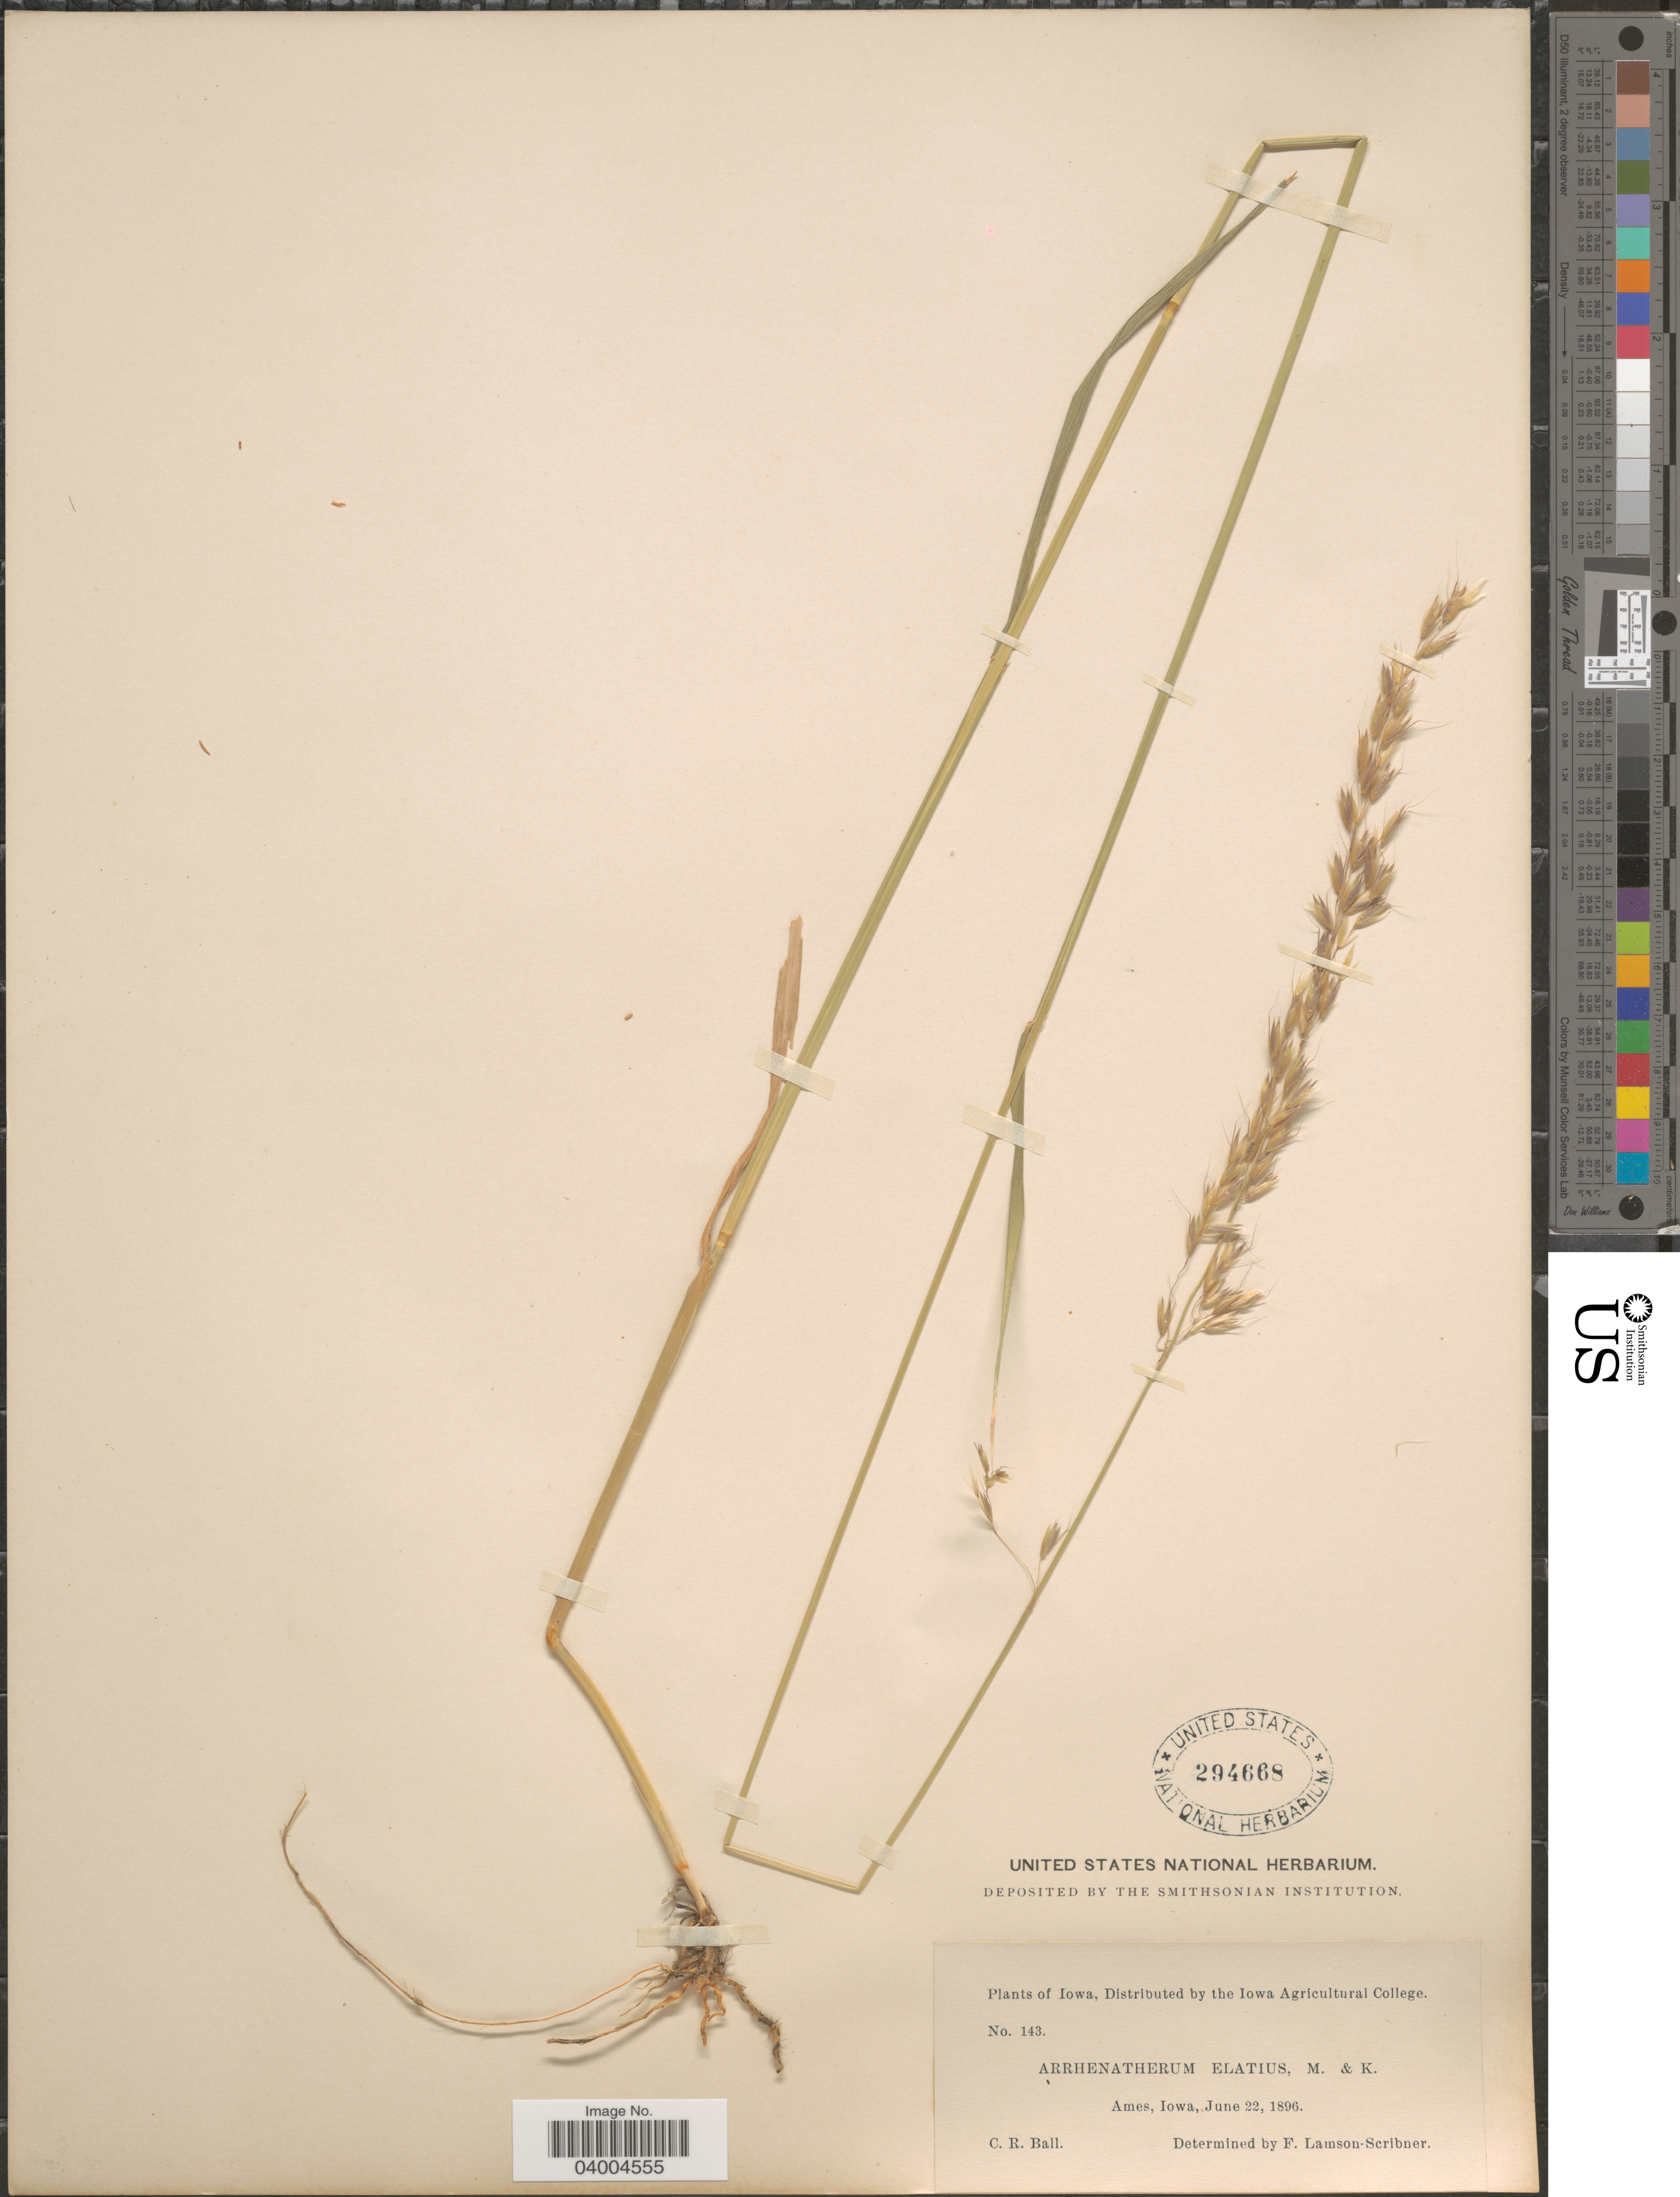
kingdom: Plantae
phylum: Tracheophyta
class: Liliopsida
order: Poales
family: Poaceae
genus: Arrhenatherum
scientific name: Arrhenatherum elatius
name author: (L.) J. Presl & C. Presl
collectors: C. R. Ball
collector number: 143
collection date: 1896-06-22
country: United States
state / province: Iowa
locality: Ames.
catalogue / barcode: US 294668